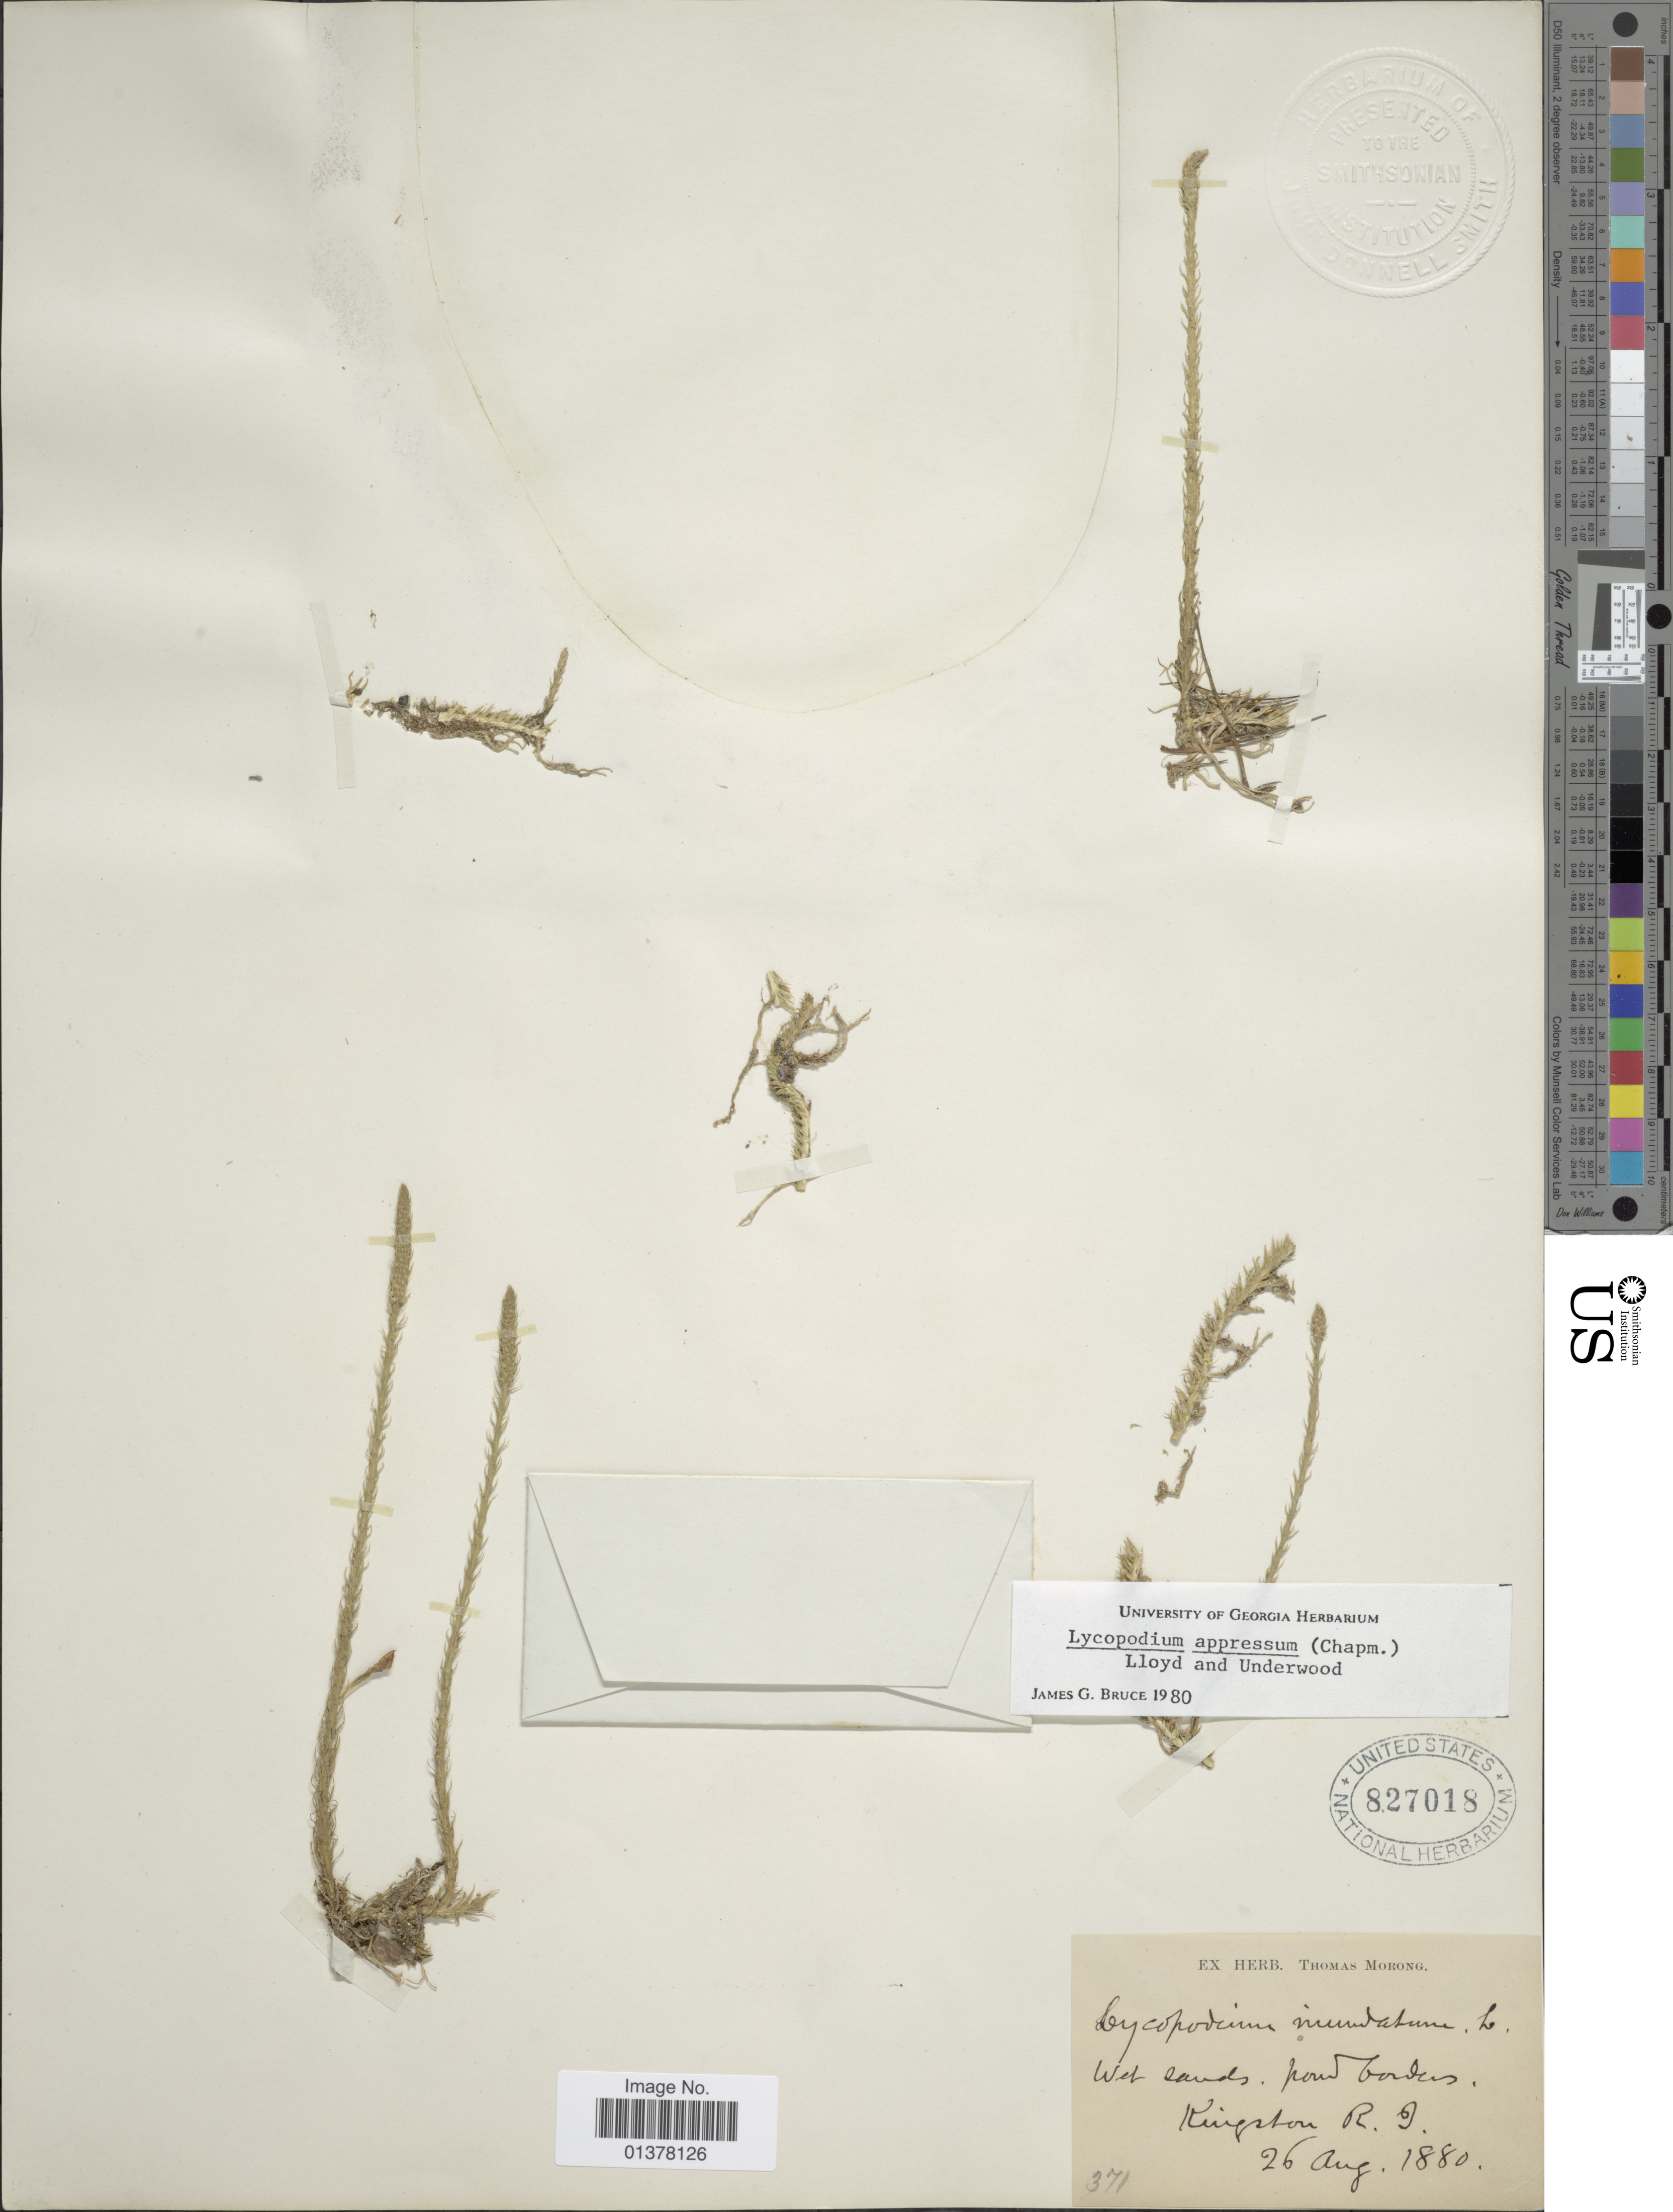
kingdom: Plantae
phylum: Tracheophyta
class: Lycopodiopsida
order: Lycopodiales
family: Lycopodiaceae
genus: Lycopodiella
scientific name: Lycopodiella appressa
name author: (Chapm.) Cranfill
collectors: ex herb. T. Morong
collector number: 371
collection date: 1880-08-26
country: United States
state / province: Rhode Island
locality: Kingston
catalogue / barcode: US 827018